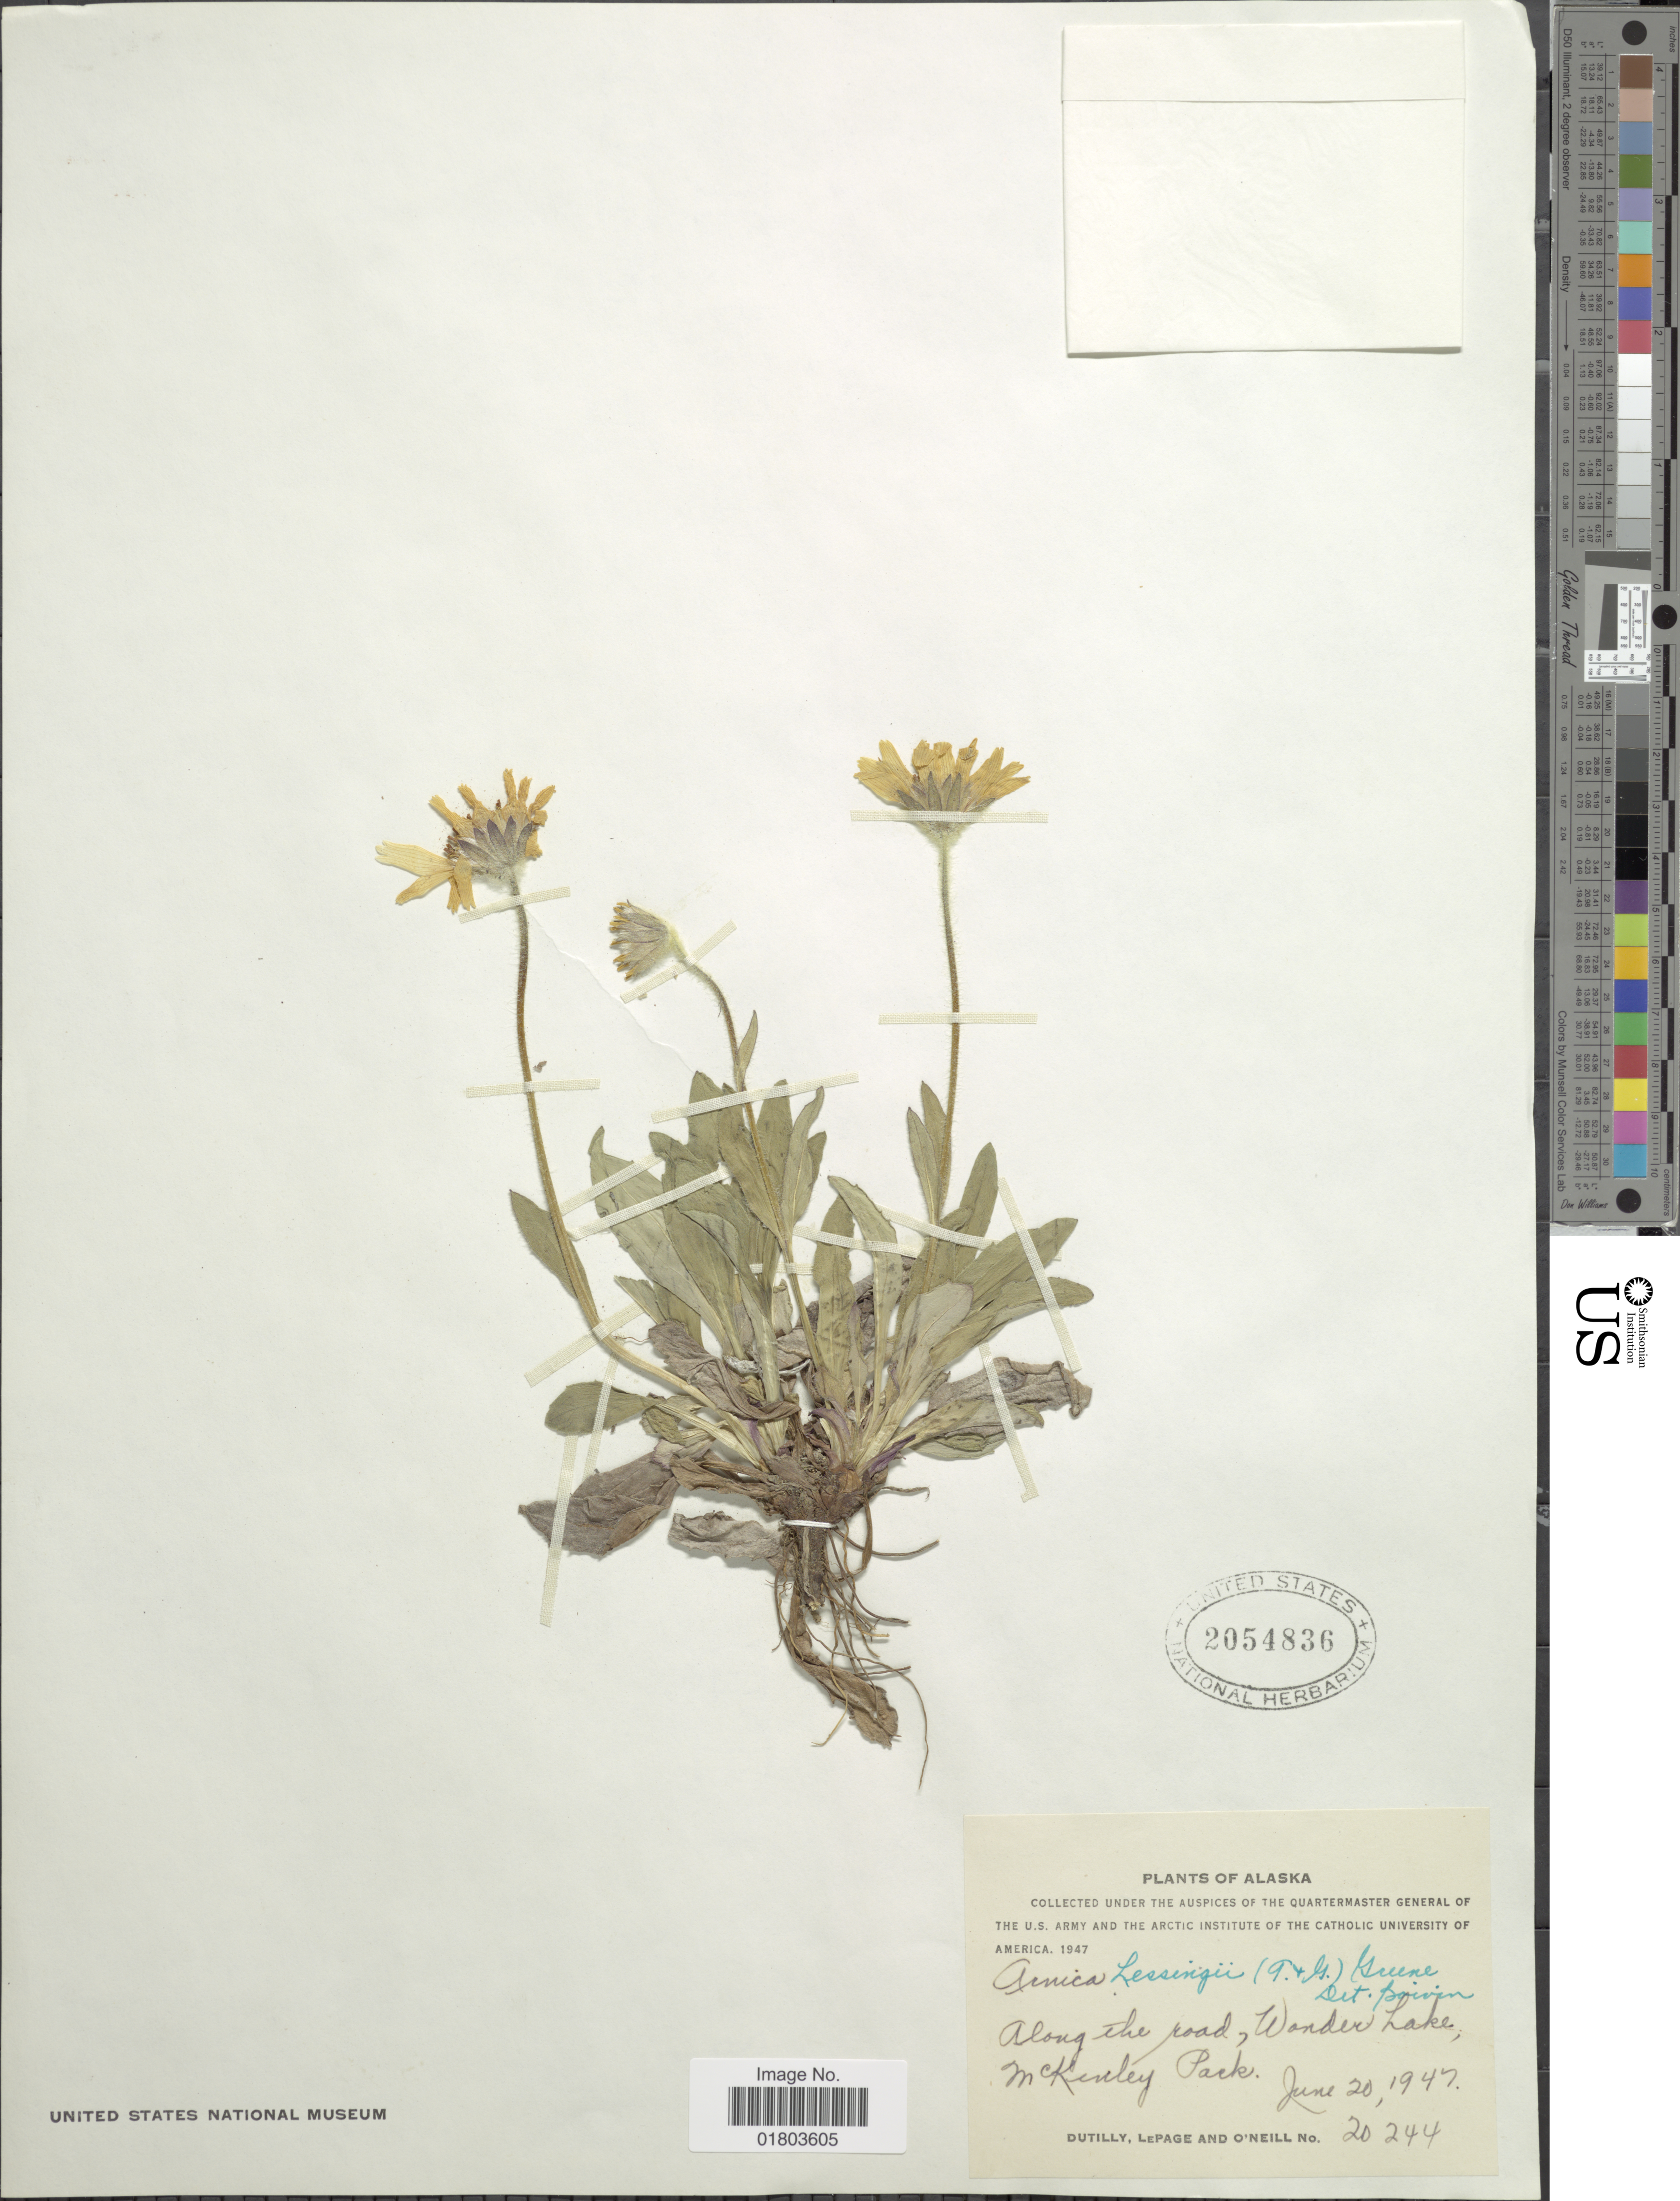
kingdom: Plantae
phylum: Tracheophyta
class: Magnoliopsida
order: Asterales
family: Asteraceae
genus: Arnica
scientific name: Arnica lessingii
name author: (Torr. & A. Gray) Greene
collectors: -. Dutilly, -. LePage & -. O'Neill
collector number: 20244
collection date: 1947-06-20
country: United States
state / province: Alaska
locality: Along the road, on Wonder Lake McKinley Park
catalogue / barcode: US 2054836